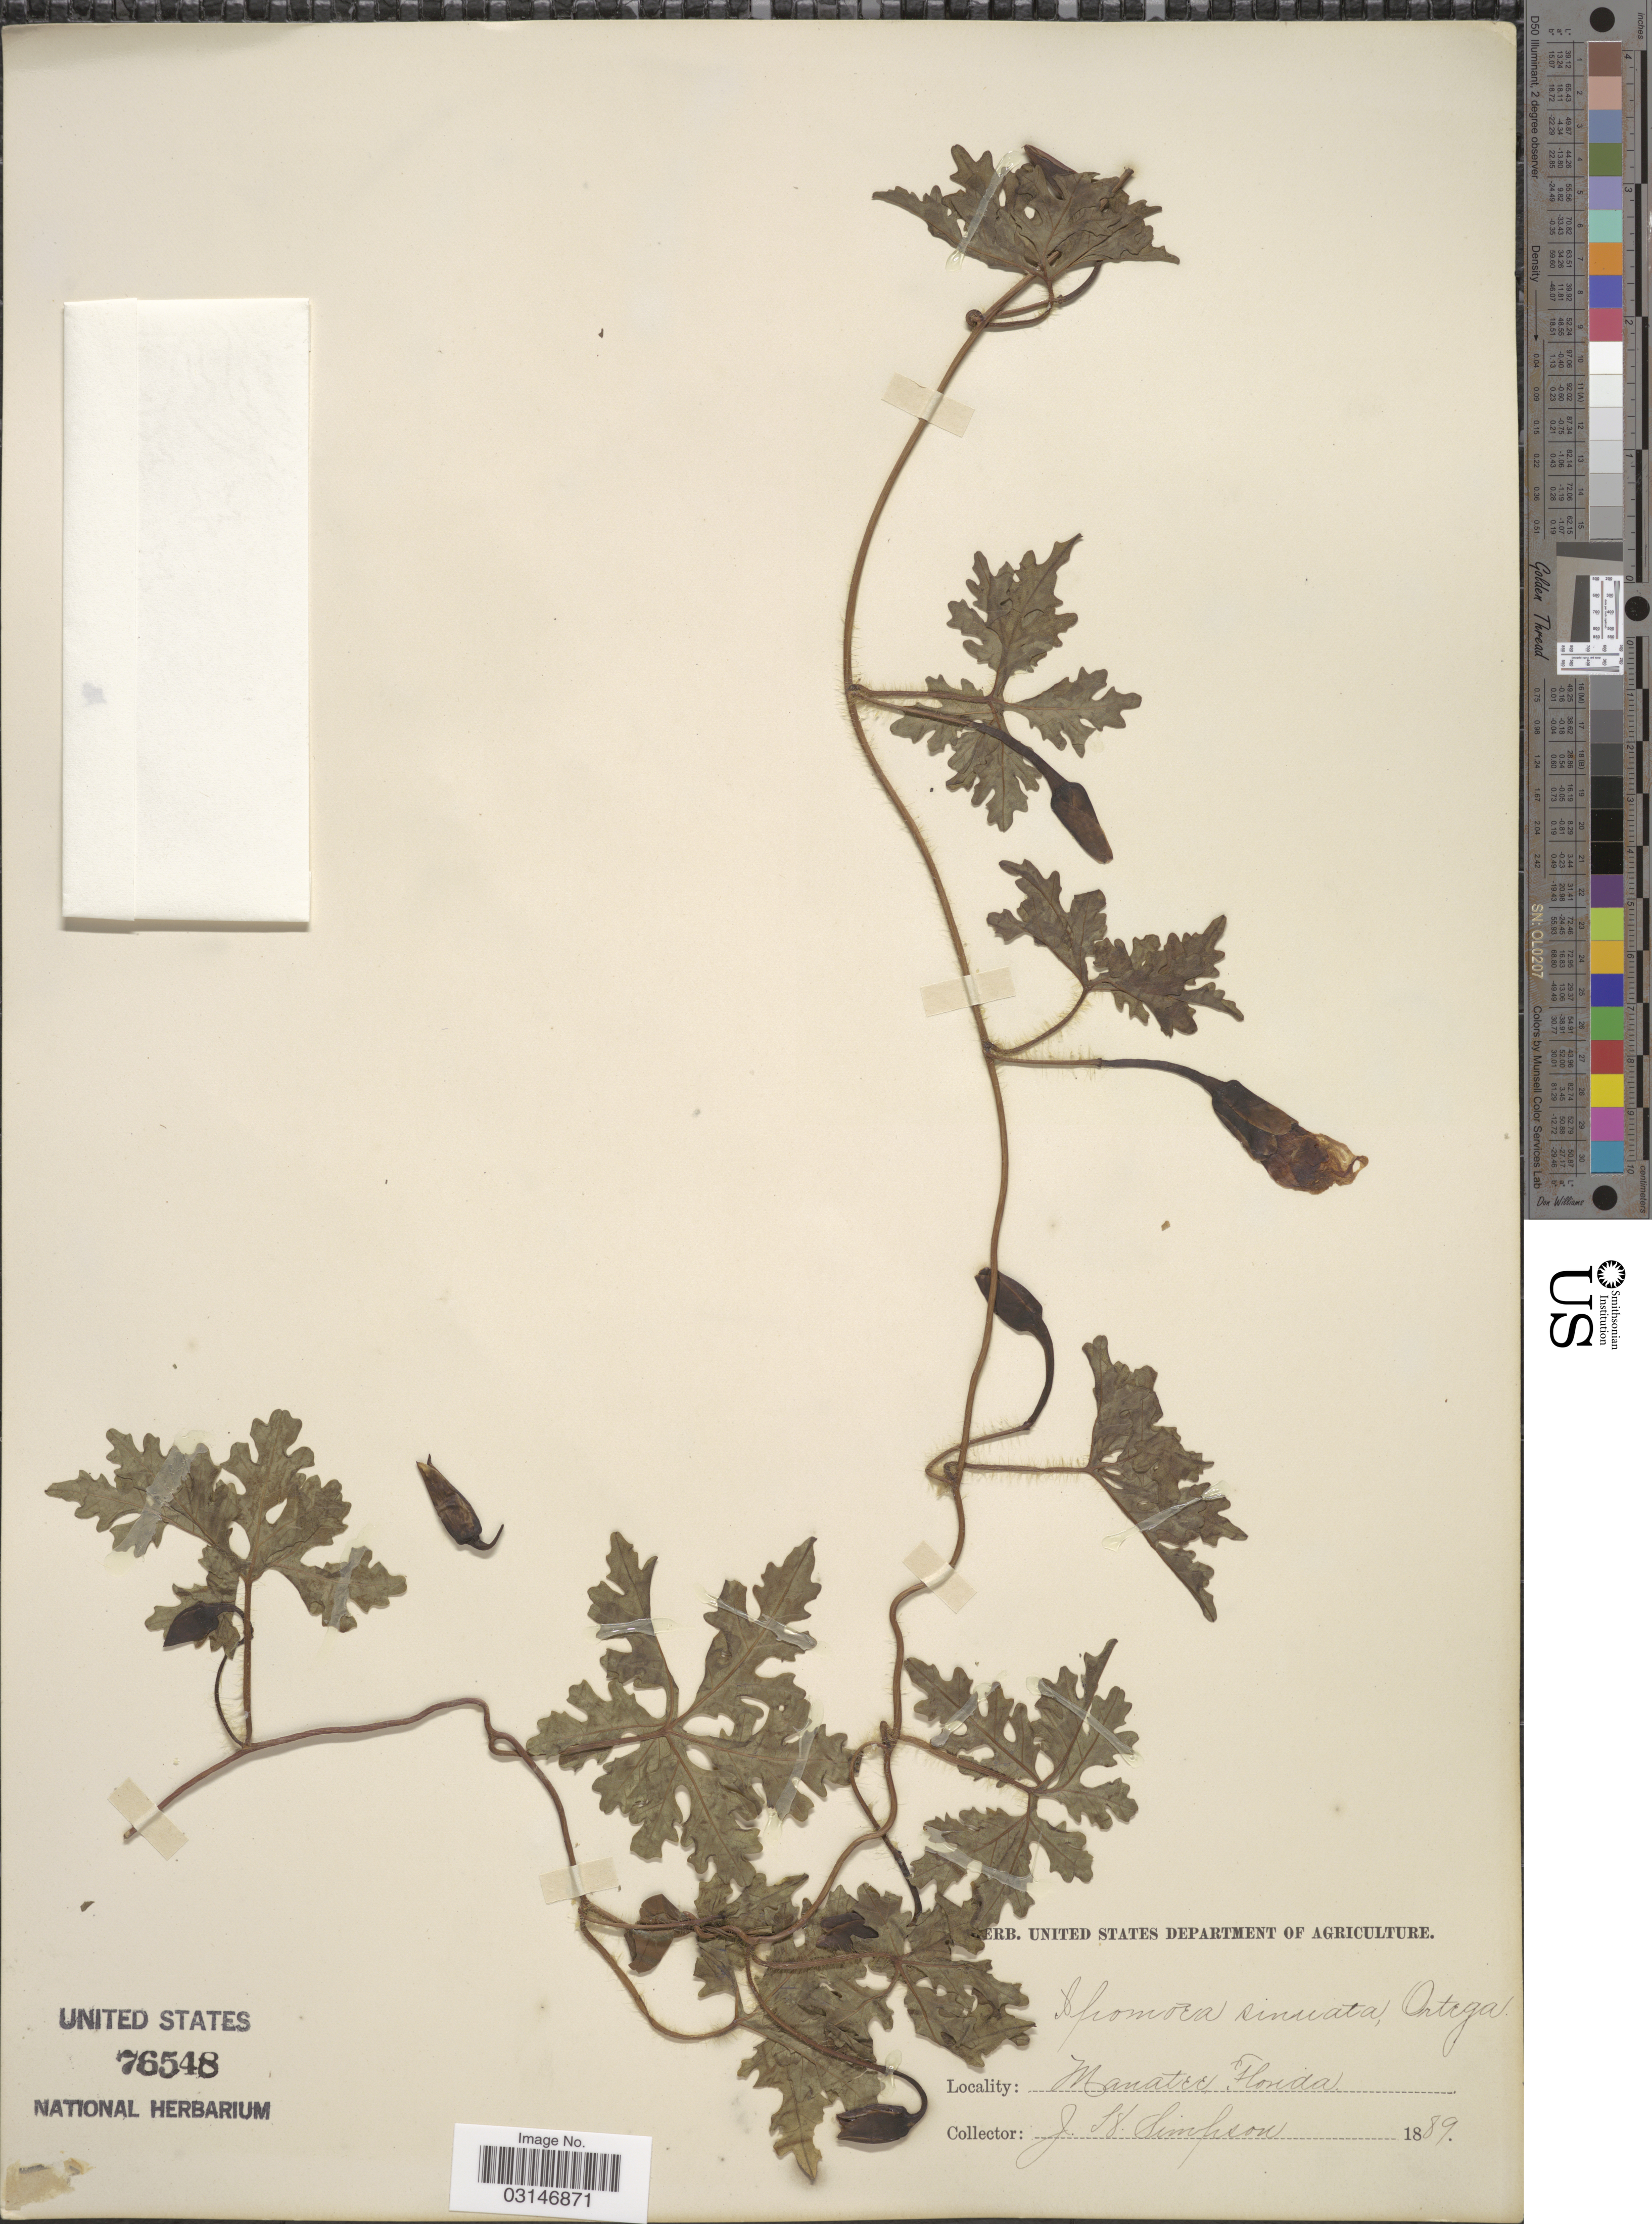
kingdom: Plantae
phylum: Tracheophyta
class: Magnoliopsida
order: Solanales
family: Convolvulaceae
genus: Distimake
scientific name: Distimake dissectus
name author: (Jacq.) A. R. Simões & Staples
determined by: Strong, Mark T., (BOT), Smithsonian Institution - National Museum of Natural History (UNITED STATES)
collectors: J. H. Simpson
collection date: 1889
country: United States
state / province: Florida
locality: Manatee.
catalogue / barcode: US 76548